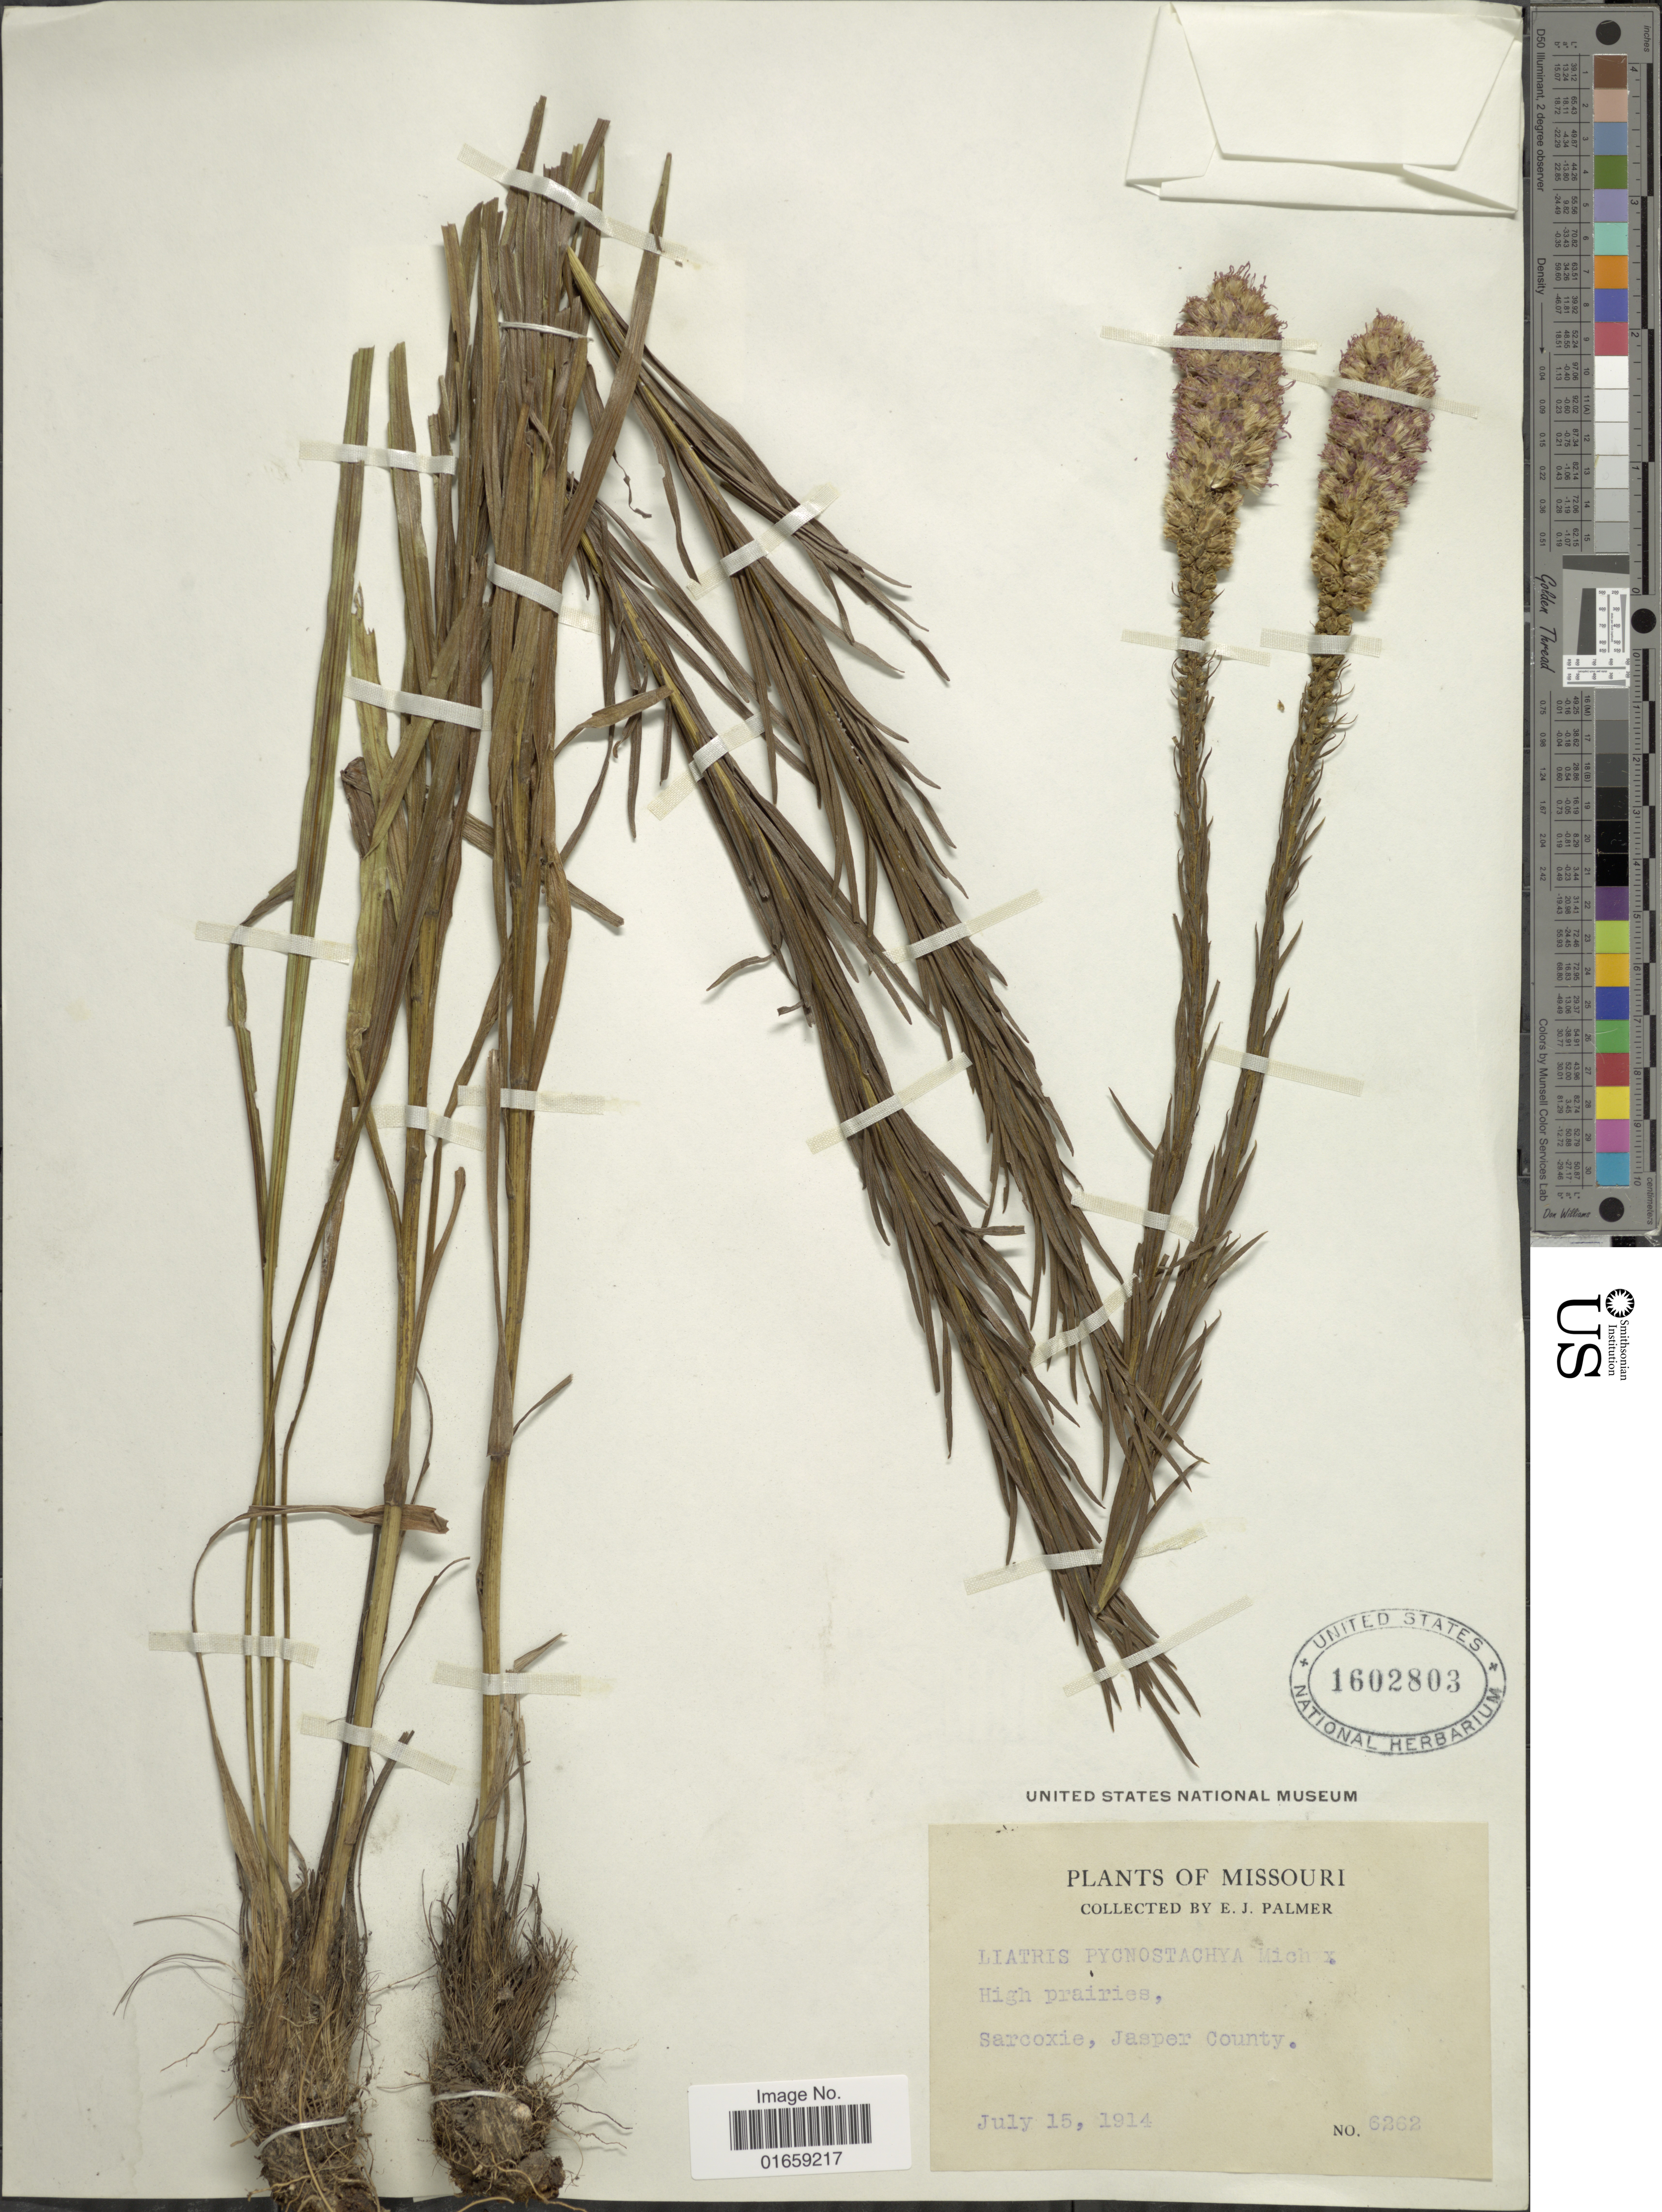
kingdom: Plantae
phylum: Tracheophyta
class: Magnoliopsida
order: Asterales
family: Asteraceae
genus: Liatris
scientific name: Liatris pycnostachya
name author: Michx.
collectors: E. J. Palmer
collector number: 6262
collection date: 1914-07-15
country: United States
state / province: Missouri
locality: High prairies, Sarcoxie, Jasper County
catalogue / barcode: US 1602803